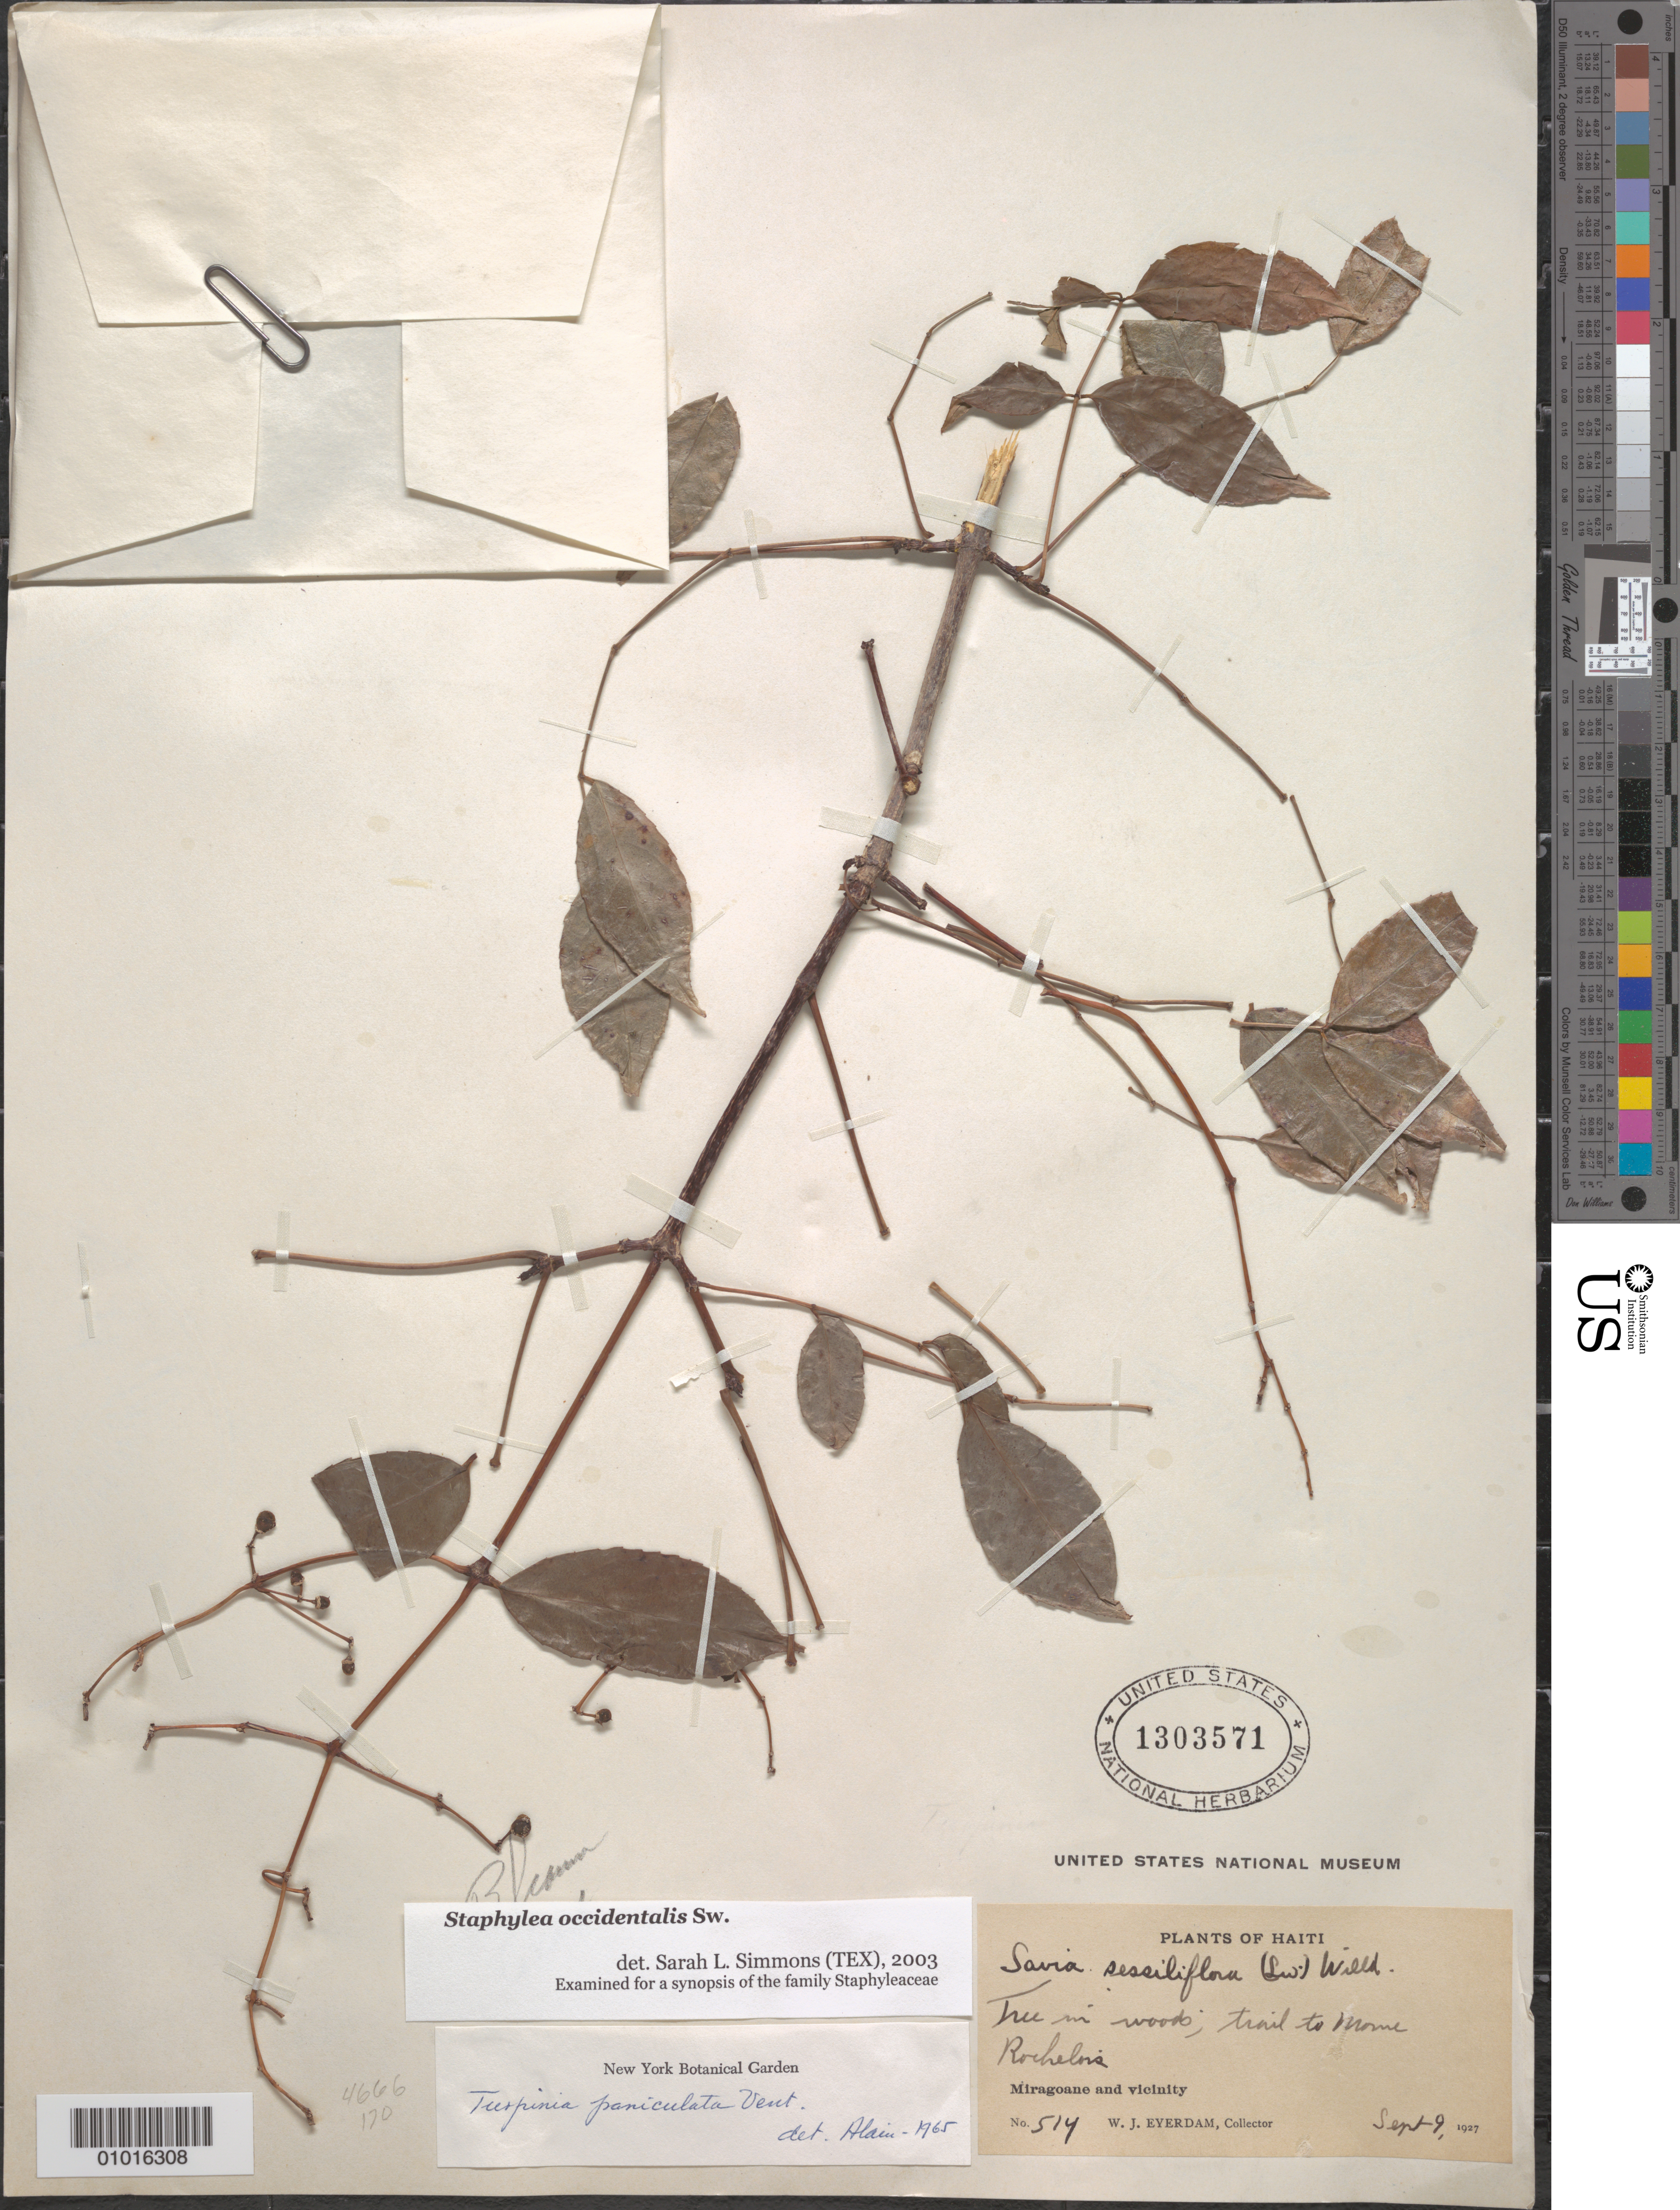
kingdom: Plantae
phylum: Tracheophyta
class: Magnoliopsida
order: Crossosomatales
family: Staphyleaceae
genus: Staphylea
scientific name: Staphylea occidentalis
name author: Sw.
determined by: Simmons, S. L.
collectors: W. J. Eyerdam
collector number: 514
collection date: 1927-09-09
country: Haiti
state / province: Nippes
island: Hispaniola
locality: Miragoane and vicinity. Trail to Morne Rochelois.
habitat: In woods.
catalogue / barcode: US 1303571